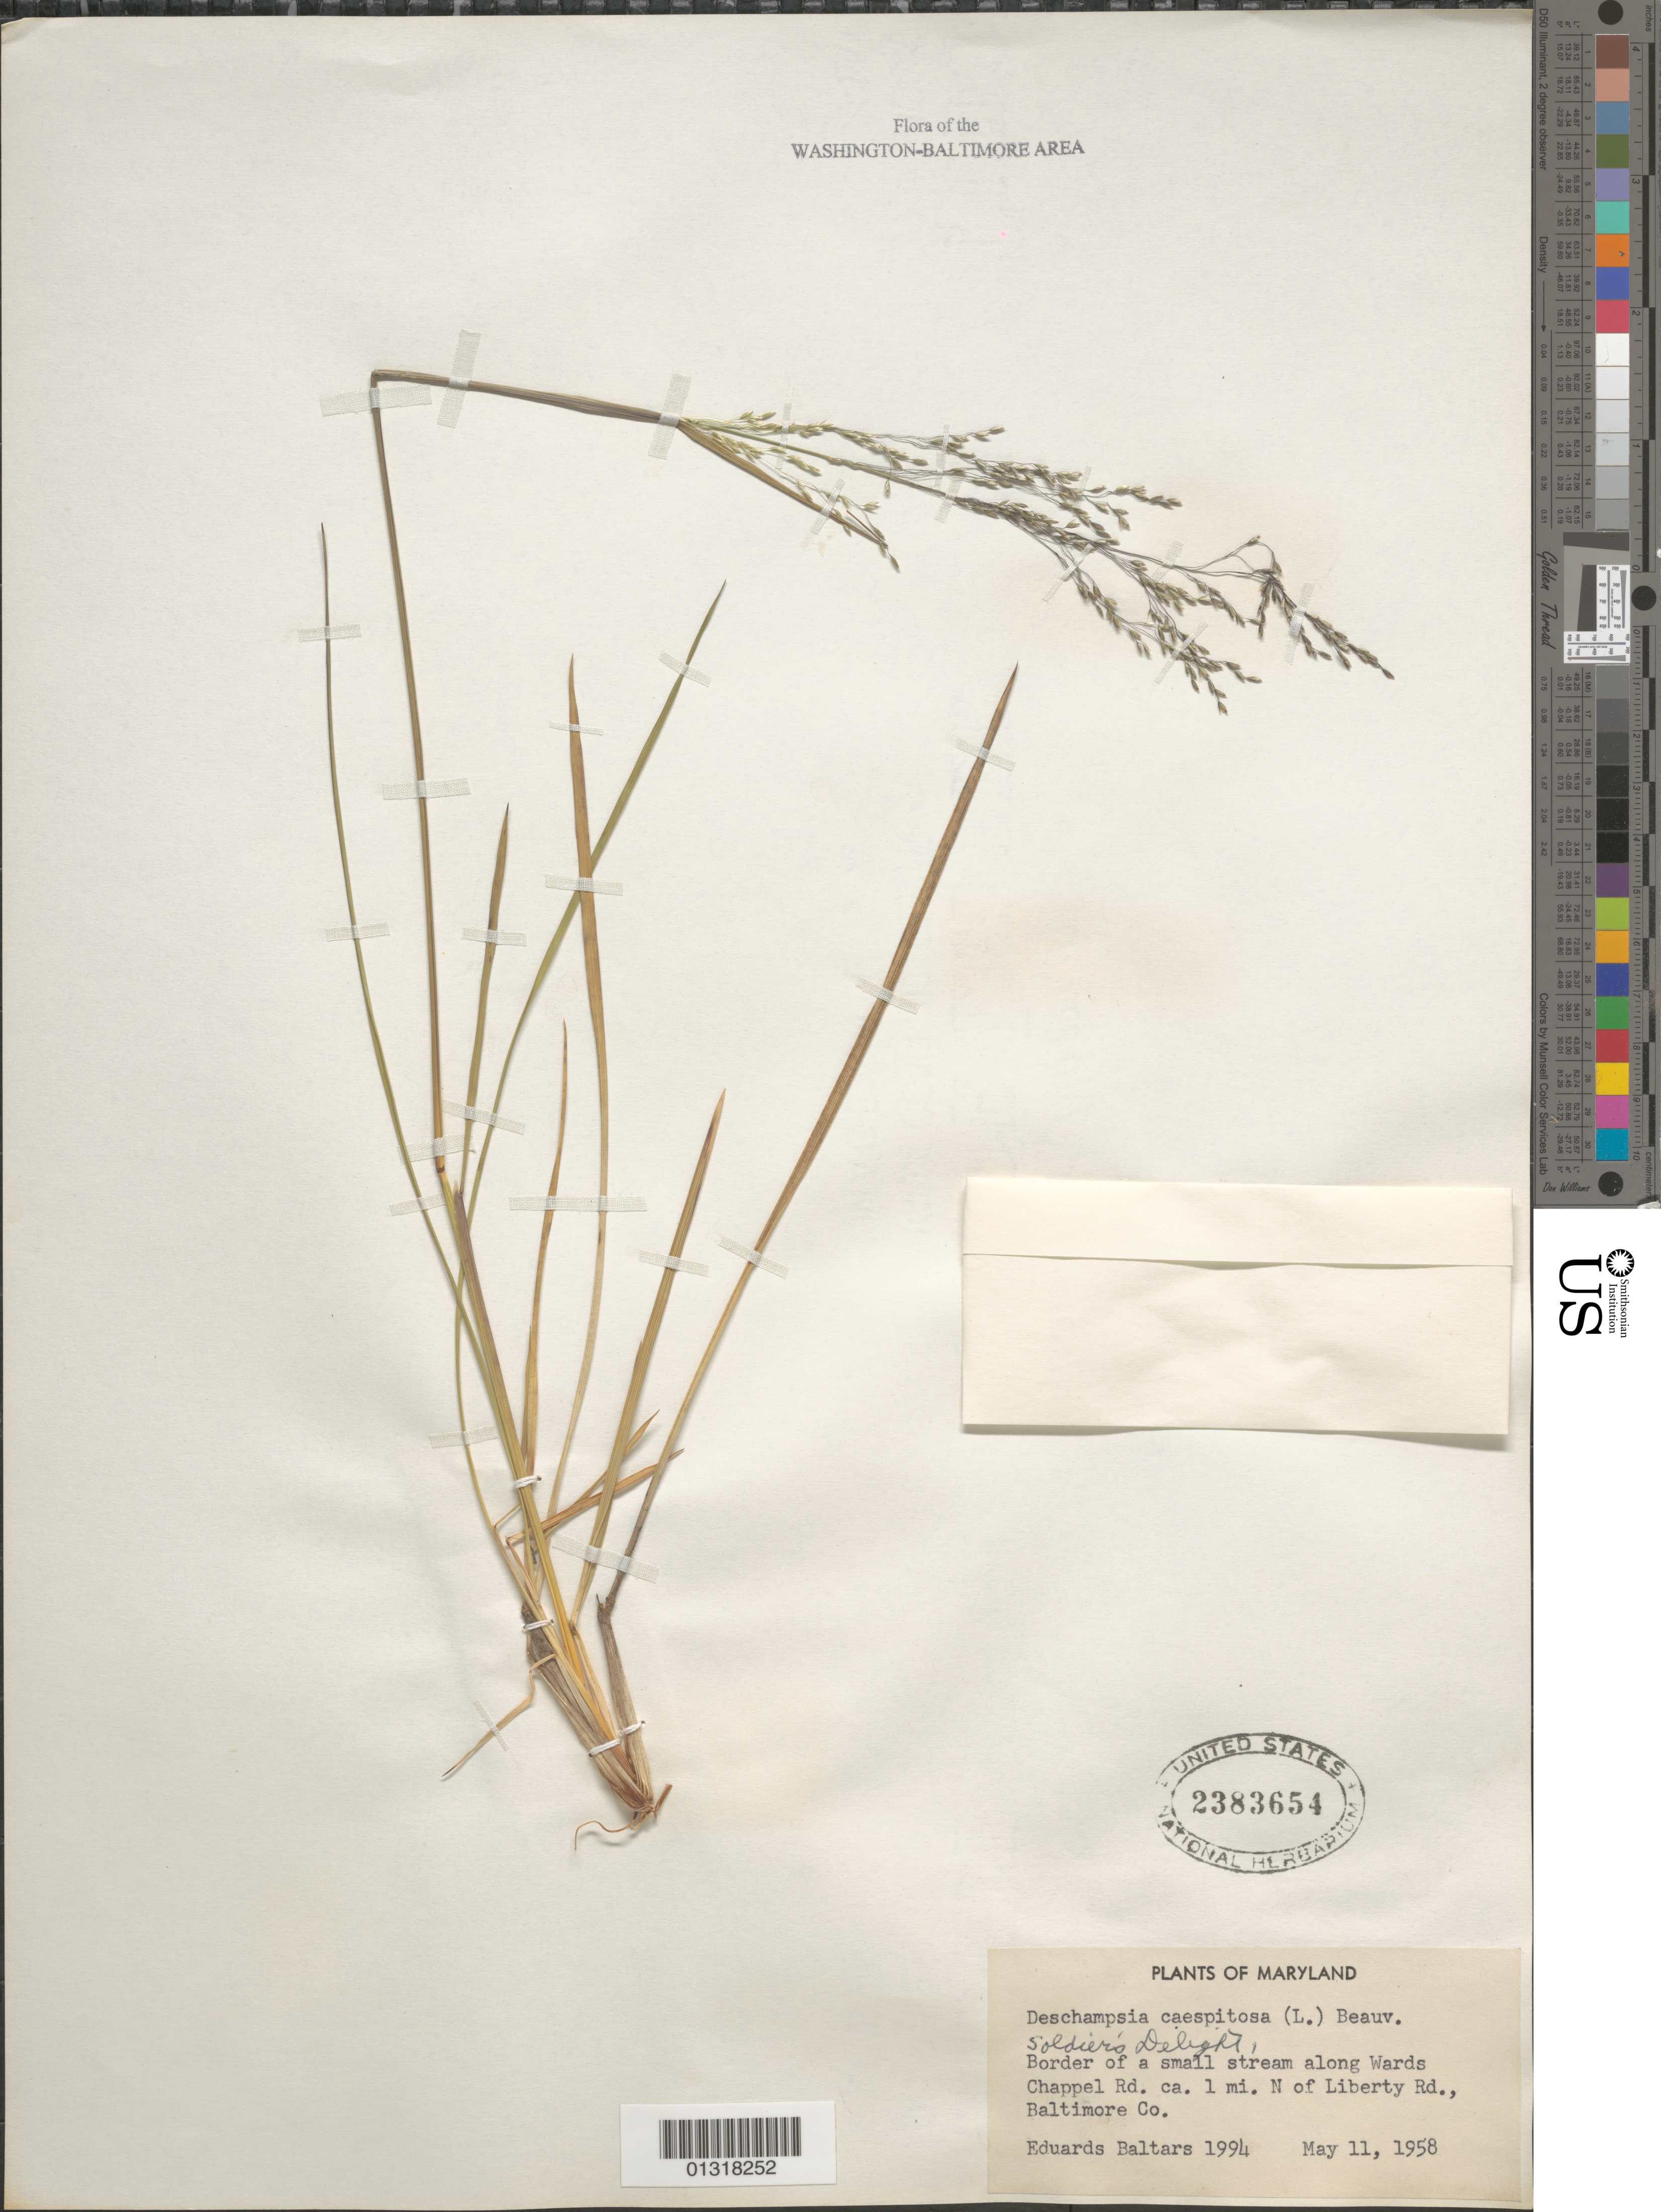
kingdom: Plantae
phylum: Tracheophyta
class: Liliopsida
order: Poales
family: Poaceae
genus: Deschampsia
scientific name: Deschampsia cespitosa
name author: (L.) P. Beauv.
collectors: E. Baltars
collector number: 1994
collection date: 1958-05-11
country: United States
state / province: Maryland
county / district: Baltimore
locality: along Wards Chappel Rd, 1 mile N of Liberty Rd.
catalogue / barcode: US 2383654